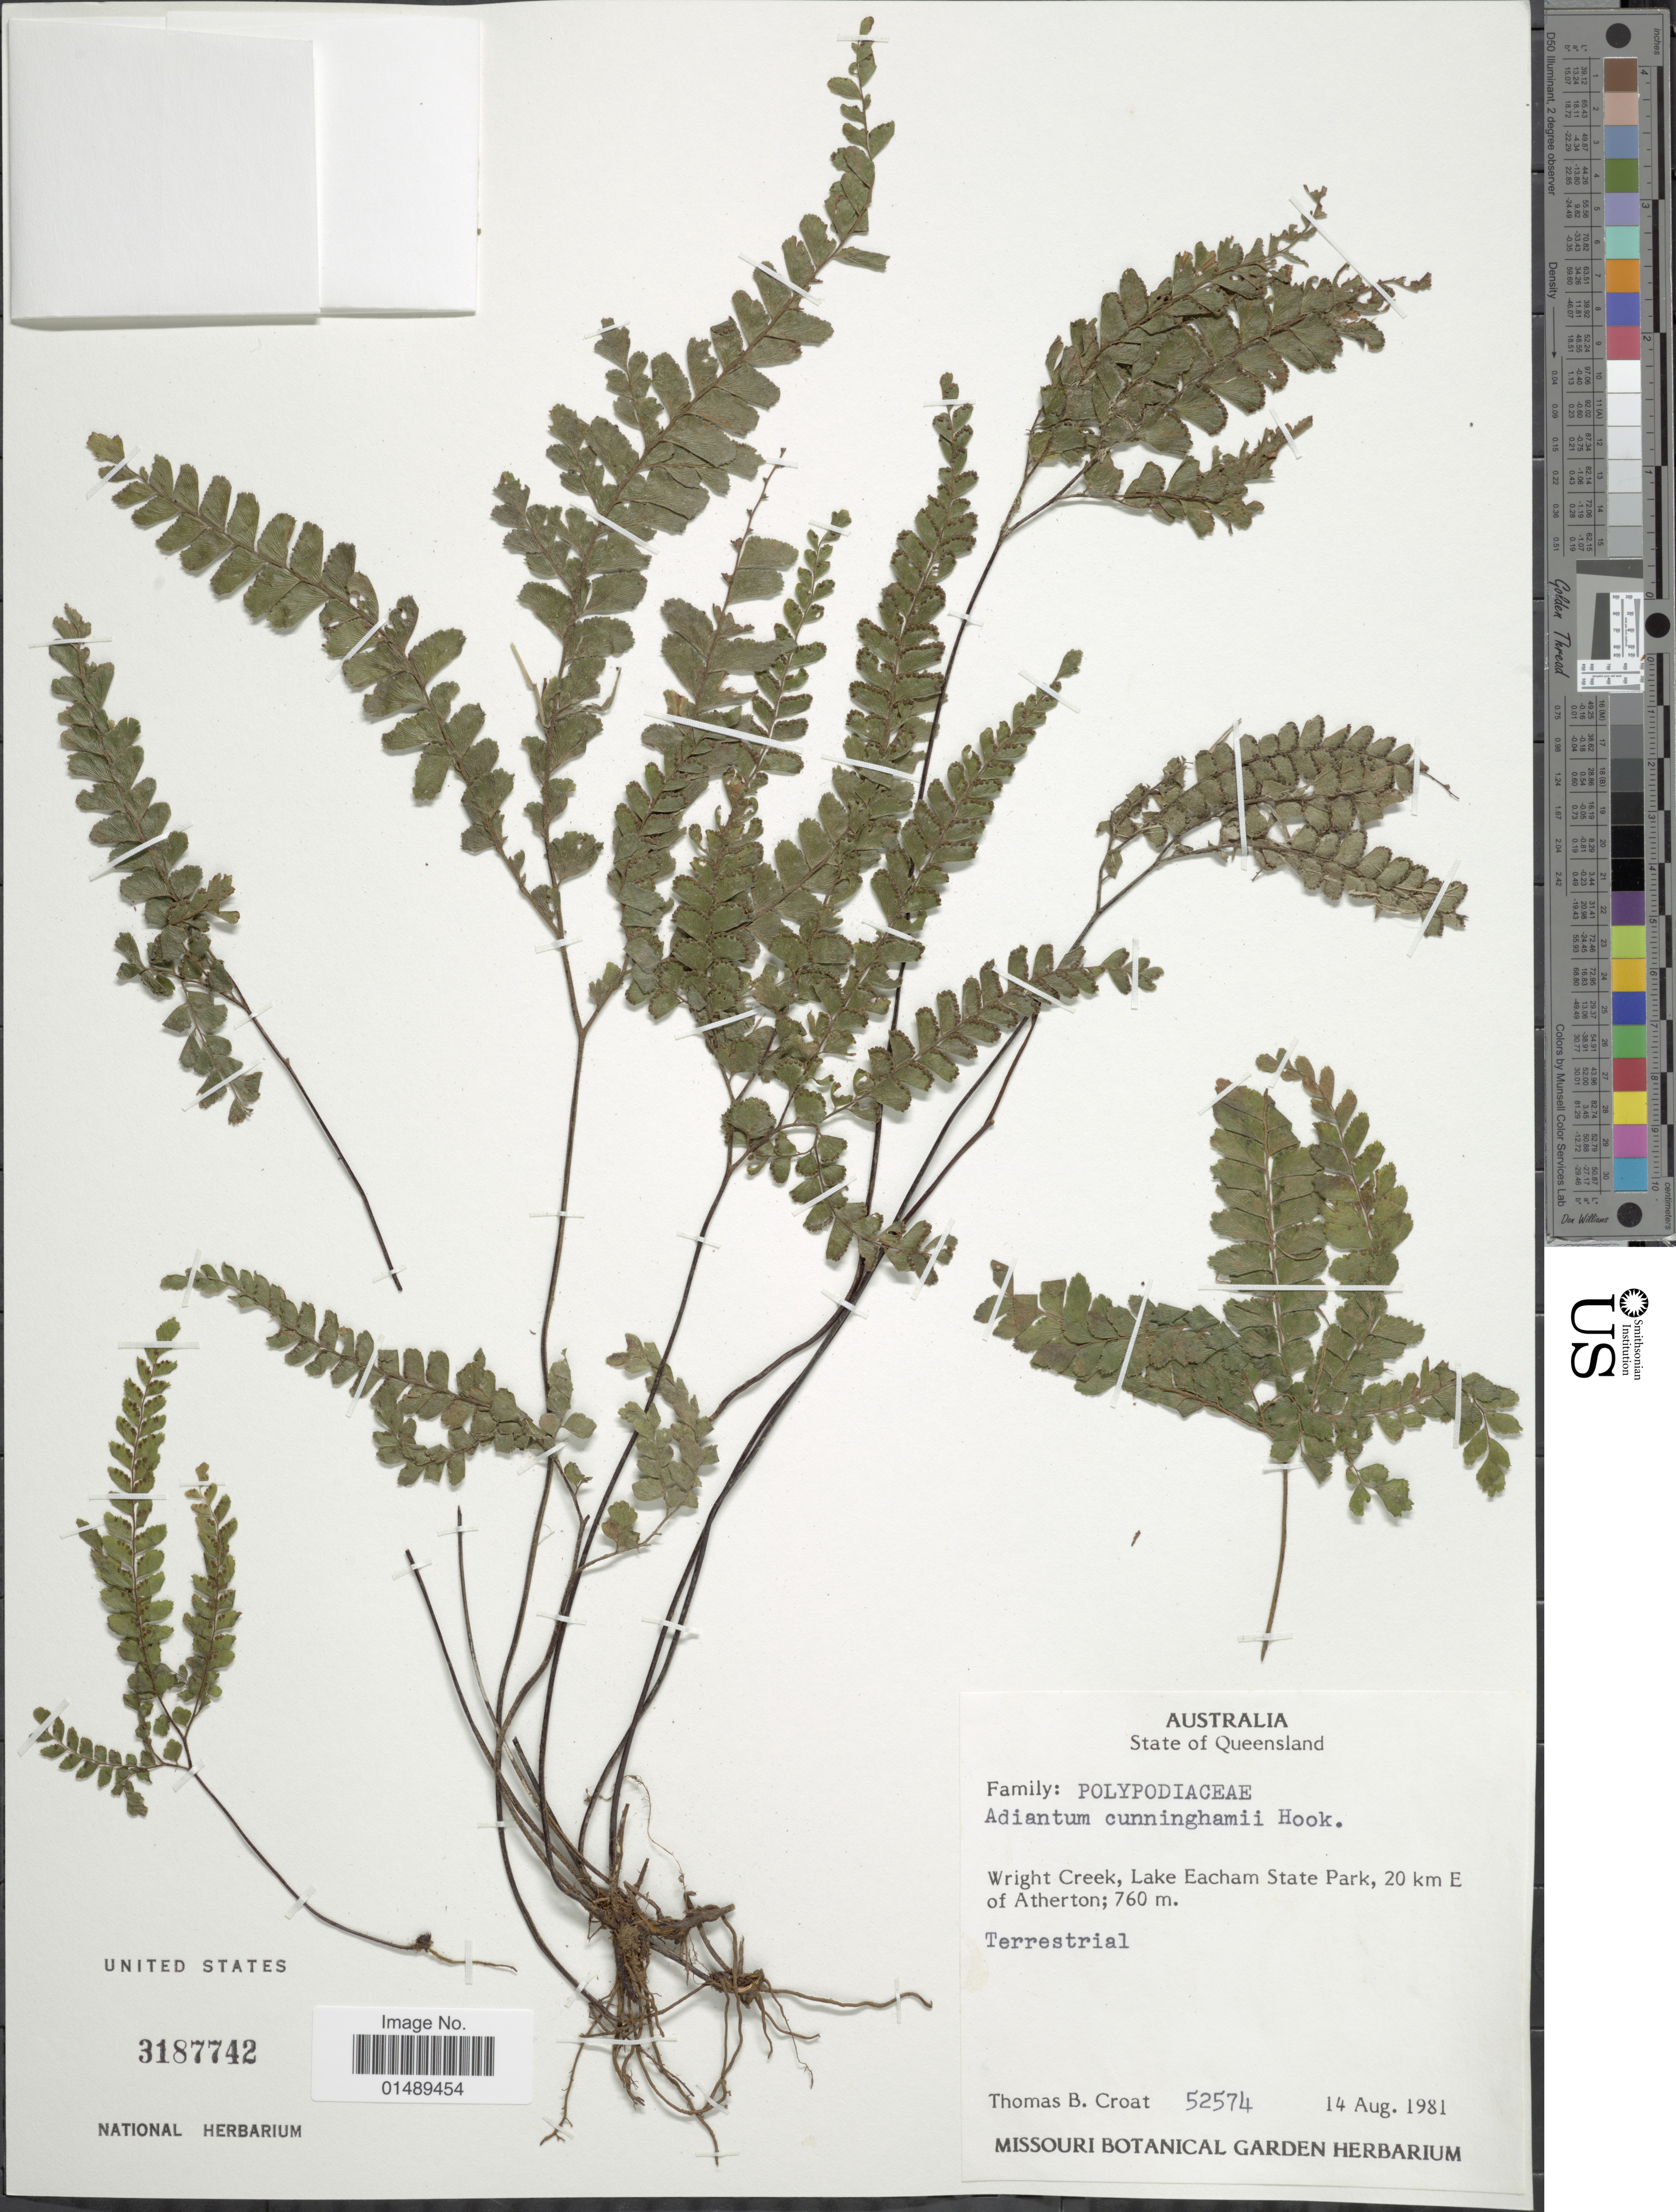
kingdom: Plantae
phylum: Tracheophyta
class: Polypodiopsida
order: Polypodiales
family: Pteridaceae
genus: Adiantum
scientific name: Adiantum cunninghamii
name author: Hook.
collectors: T. B. Croat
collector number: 52574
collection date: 1981-08-14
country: Australia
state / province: Queensland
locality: Wright Creek, Lake Eacham State Park, 20 km E of Atherton; 760 m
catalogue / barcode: US 3187742